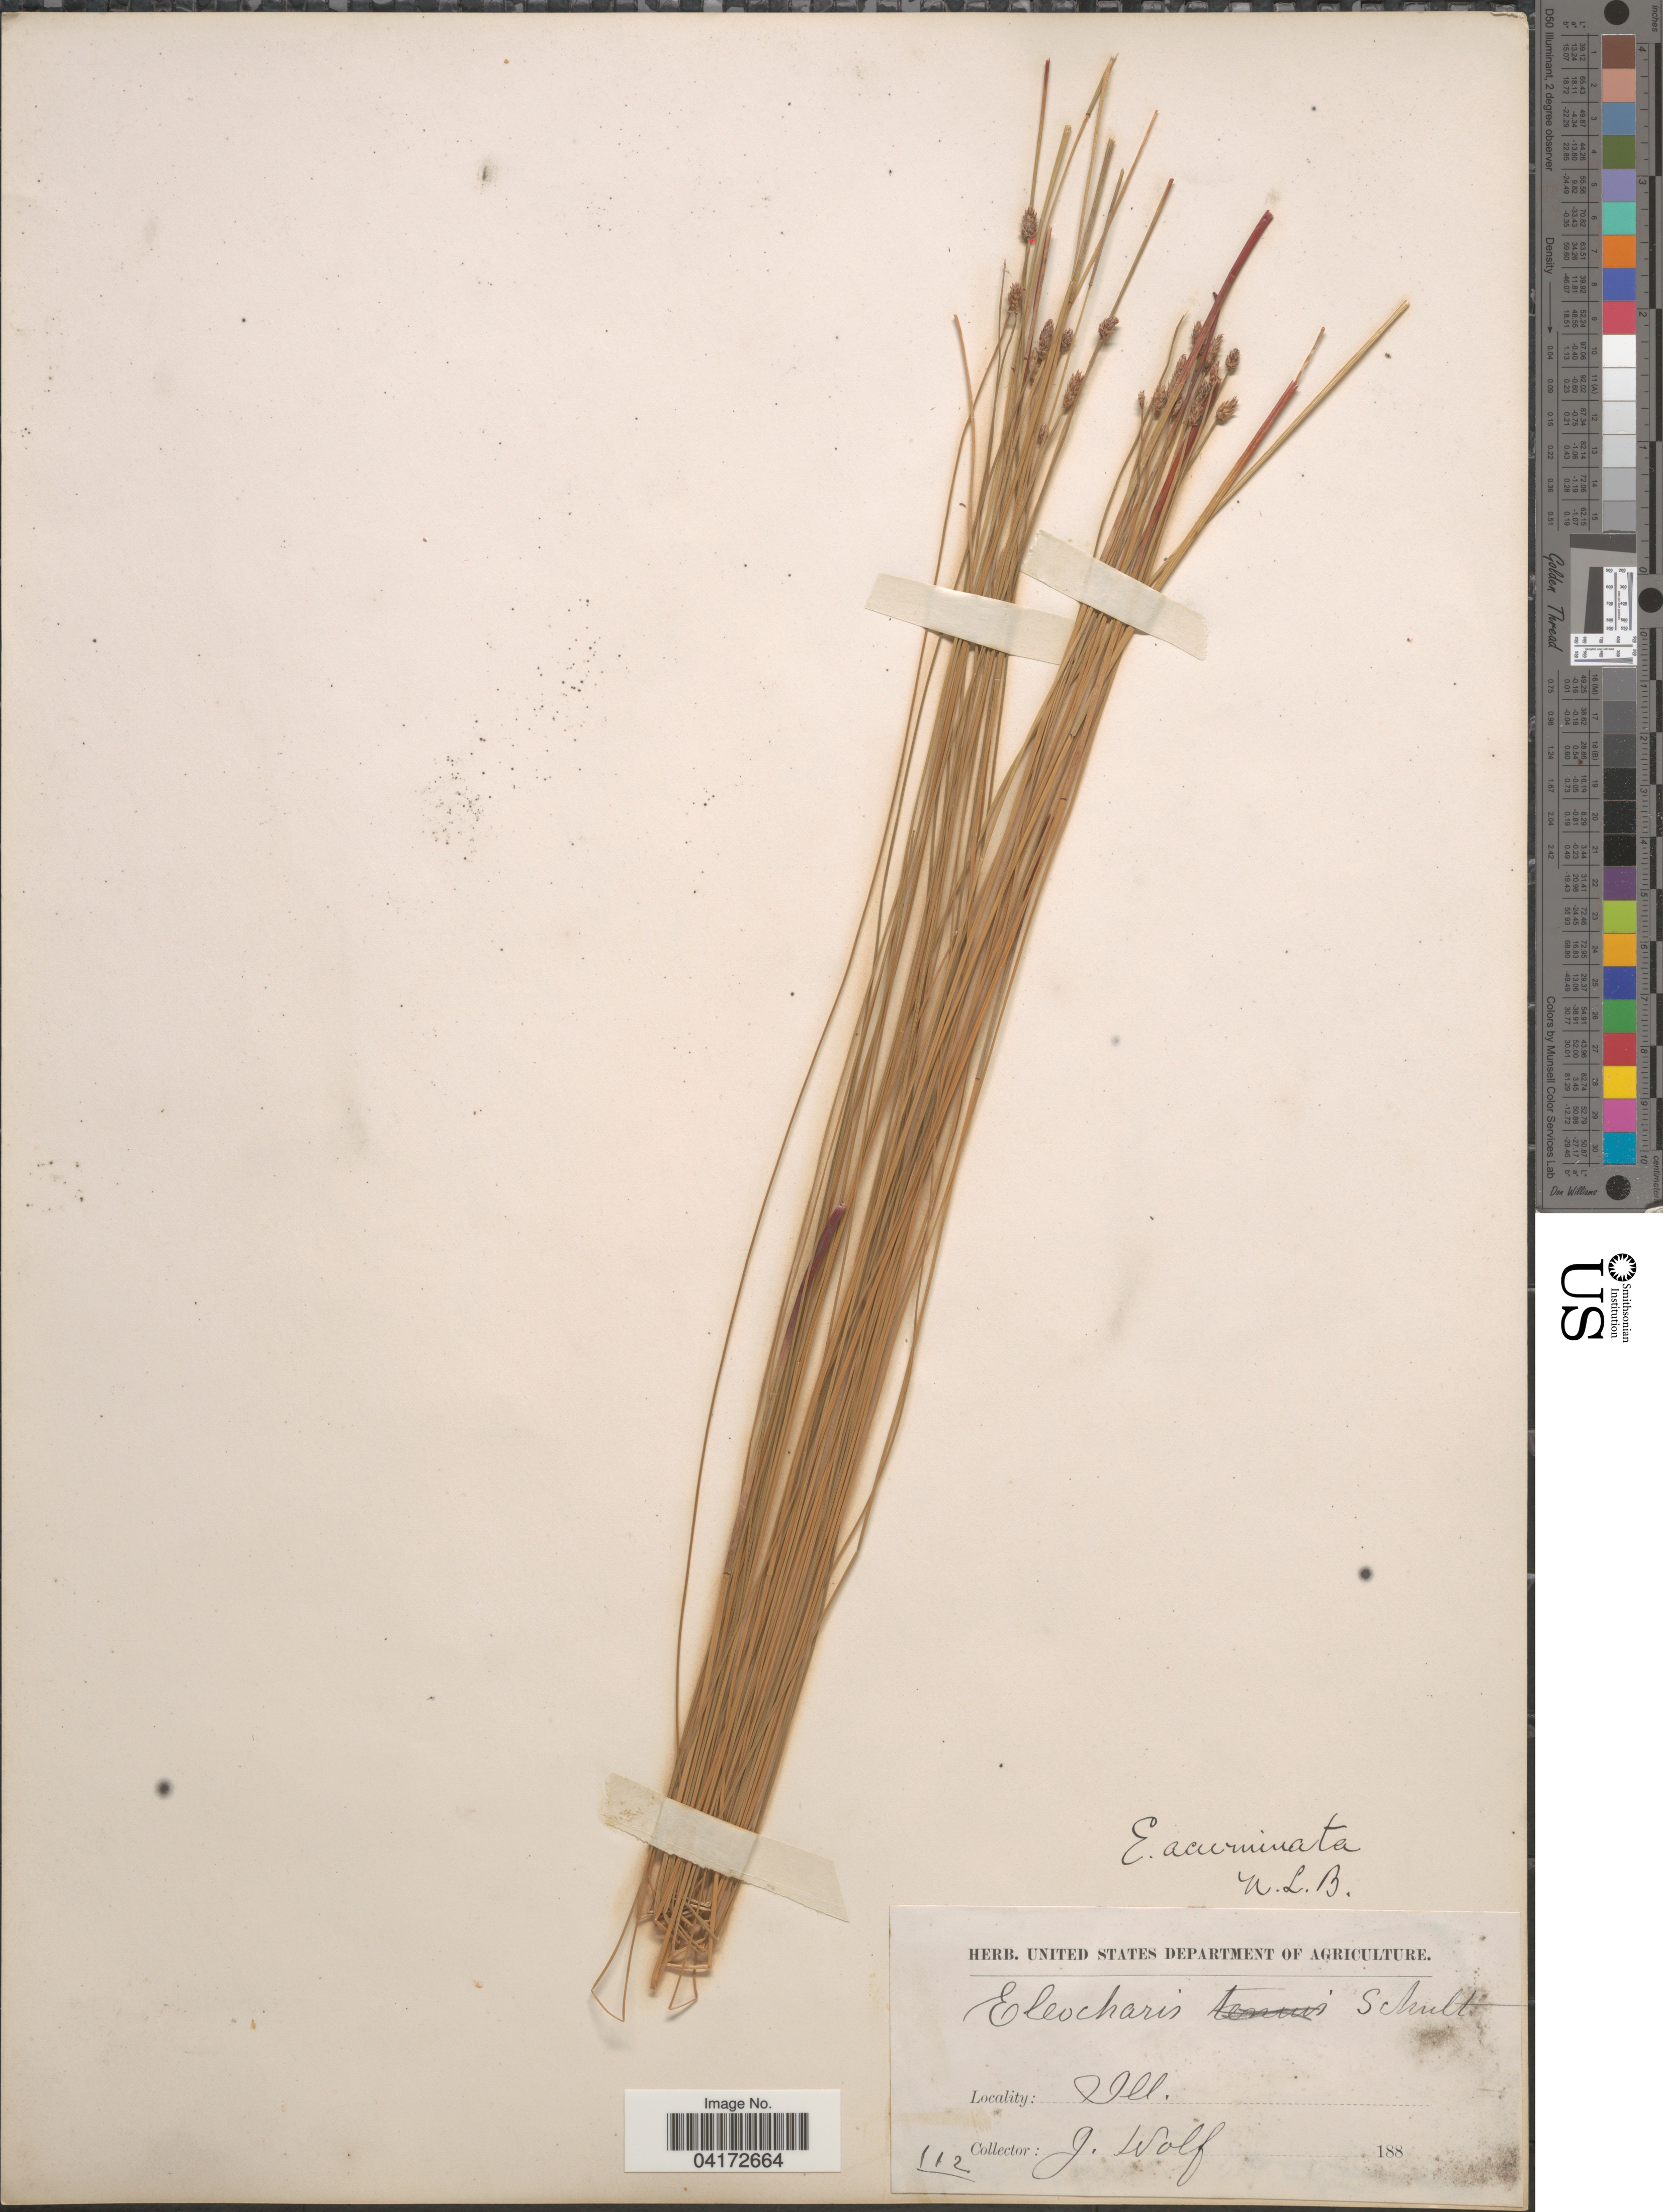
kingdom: Plantae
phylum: Tracheophyta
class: Liliopsida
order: Poales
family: Cyperaceae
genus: Eleocharis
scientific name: Eleocharis sp.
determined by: Strong, Mark T., (BOT), Smithsonian Institution - National Museum of Natural History (UNITED STATES)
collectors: J. Wolf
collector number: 112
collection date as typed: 188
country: United States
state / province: Illinois